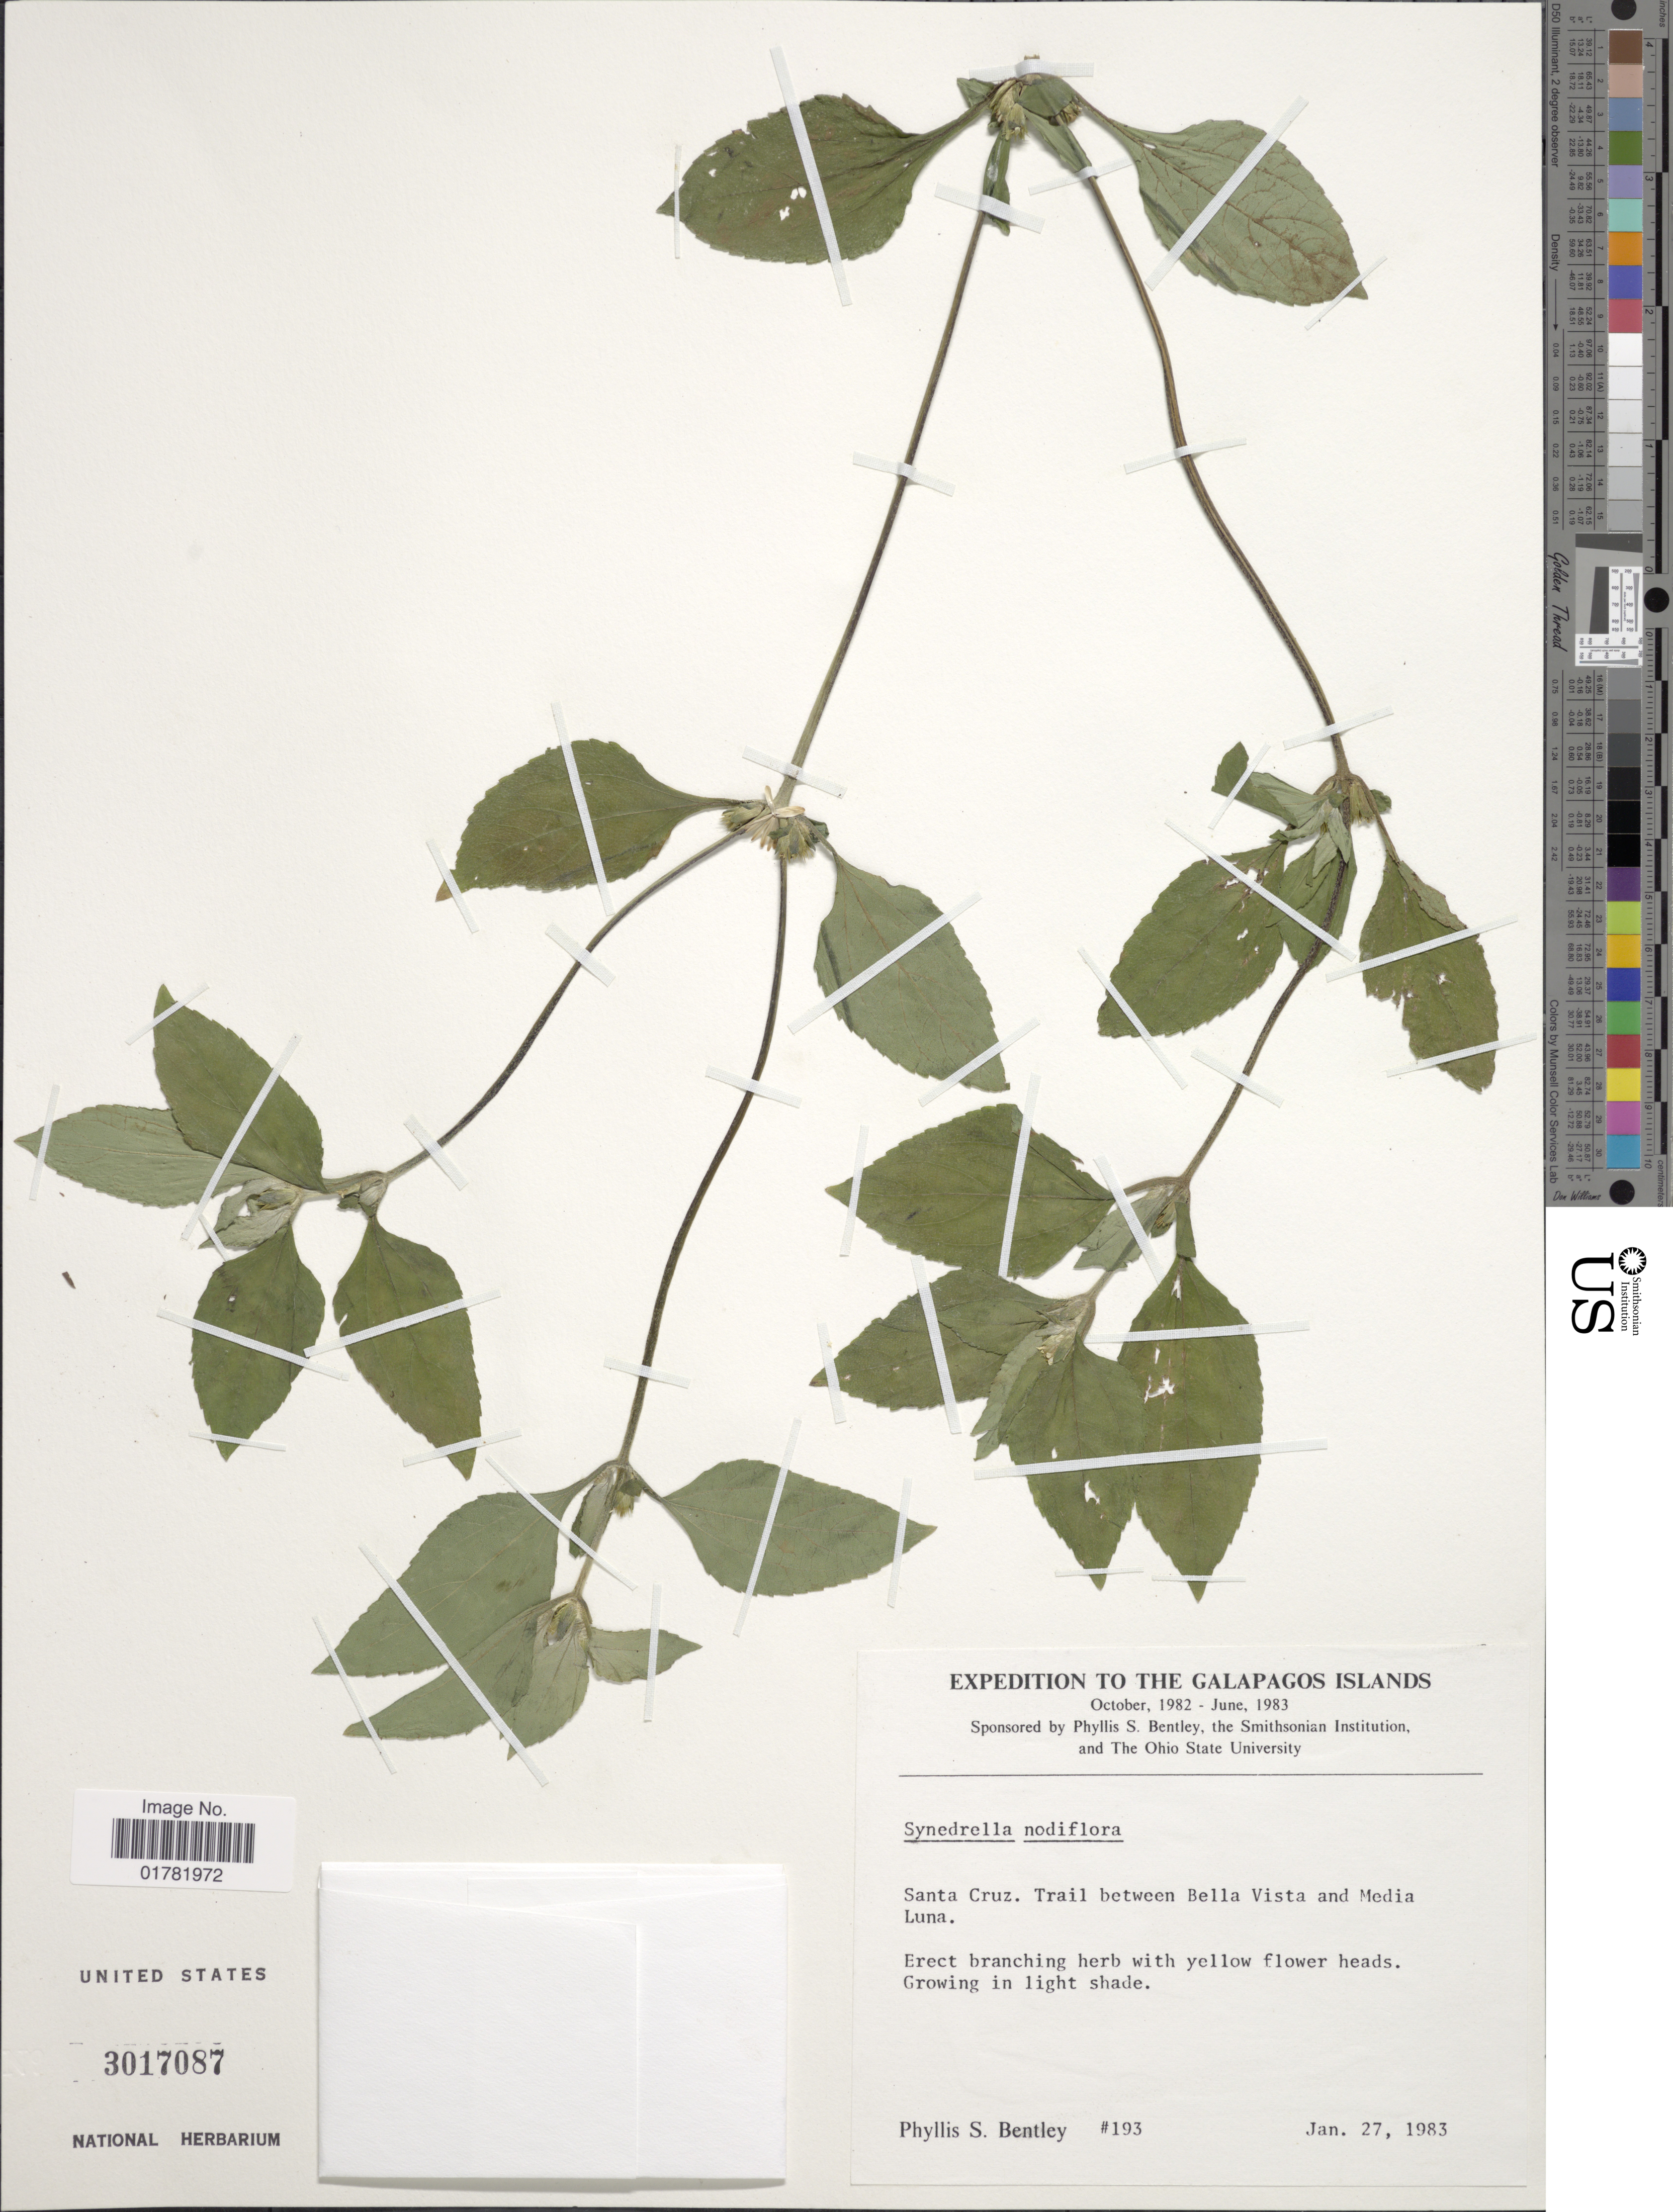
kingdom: Plantae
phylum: Tracheophyta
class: Magnoliopsida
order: Asterales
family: Asteraceae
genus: Synedrella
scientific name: Synedrella nodiflora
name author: (L.) Gaertn.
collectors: P. S. Bentley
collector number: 193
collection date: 1983-01-27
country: Ecuador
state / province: Colón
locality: The Galapagos Islands, Santa Cruz, Trail between Bella Vista and media Luna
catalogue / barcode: US 3017087